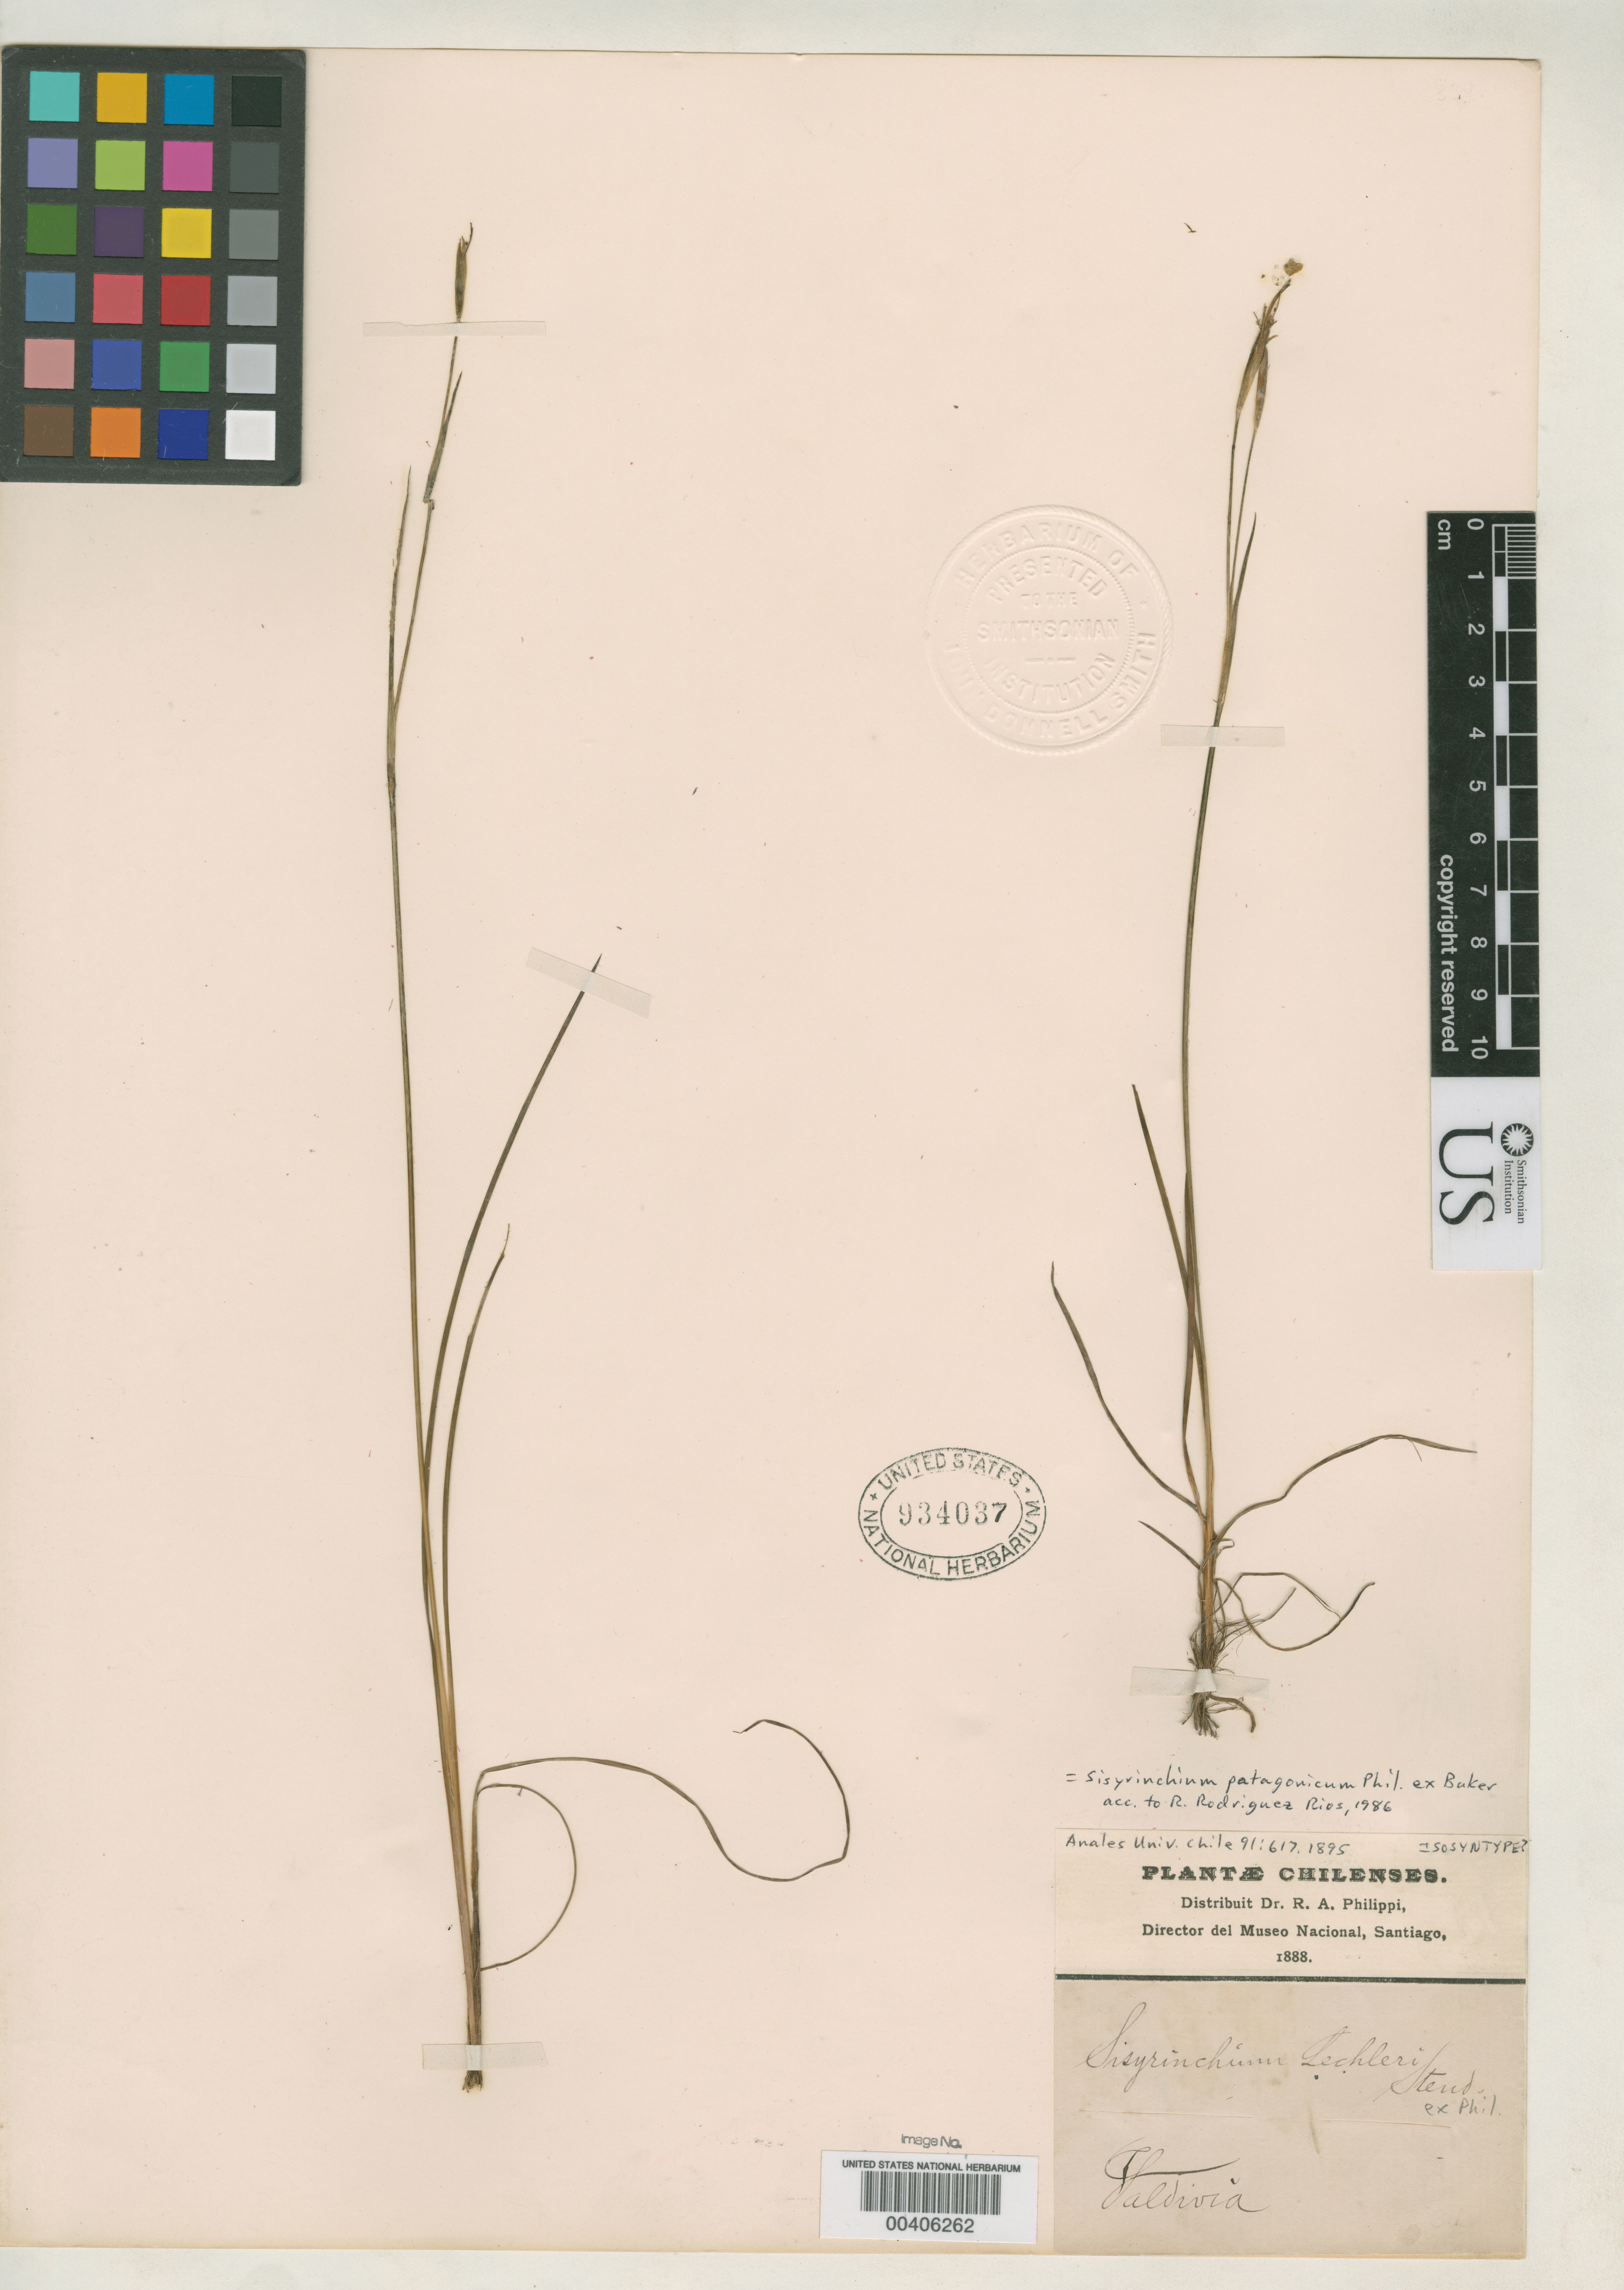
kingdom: Plantae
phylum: Tracheophyta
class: Liliopsida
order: Asparagales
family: Iridaceae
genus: Sisyrinchium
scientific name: Sisyrinchium lechleri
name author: Steud. ex Phil.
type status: Possible Isosyntype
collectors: R. A. Philippi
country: Chile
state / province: Los Ríos (XIV)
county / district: Valdivia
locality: Valdivia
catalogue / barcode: US 934037